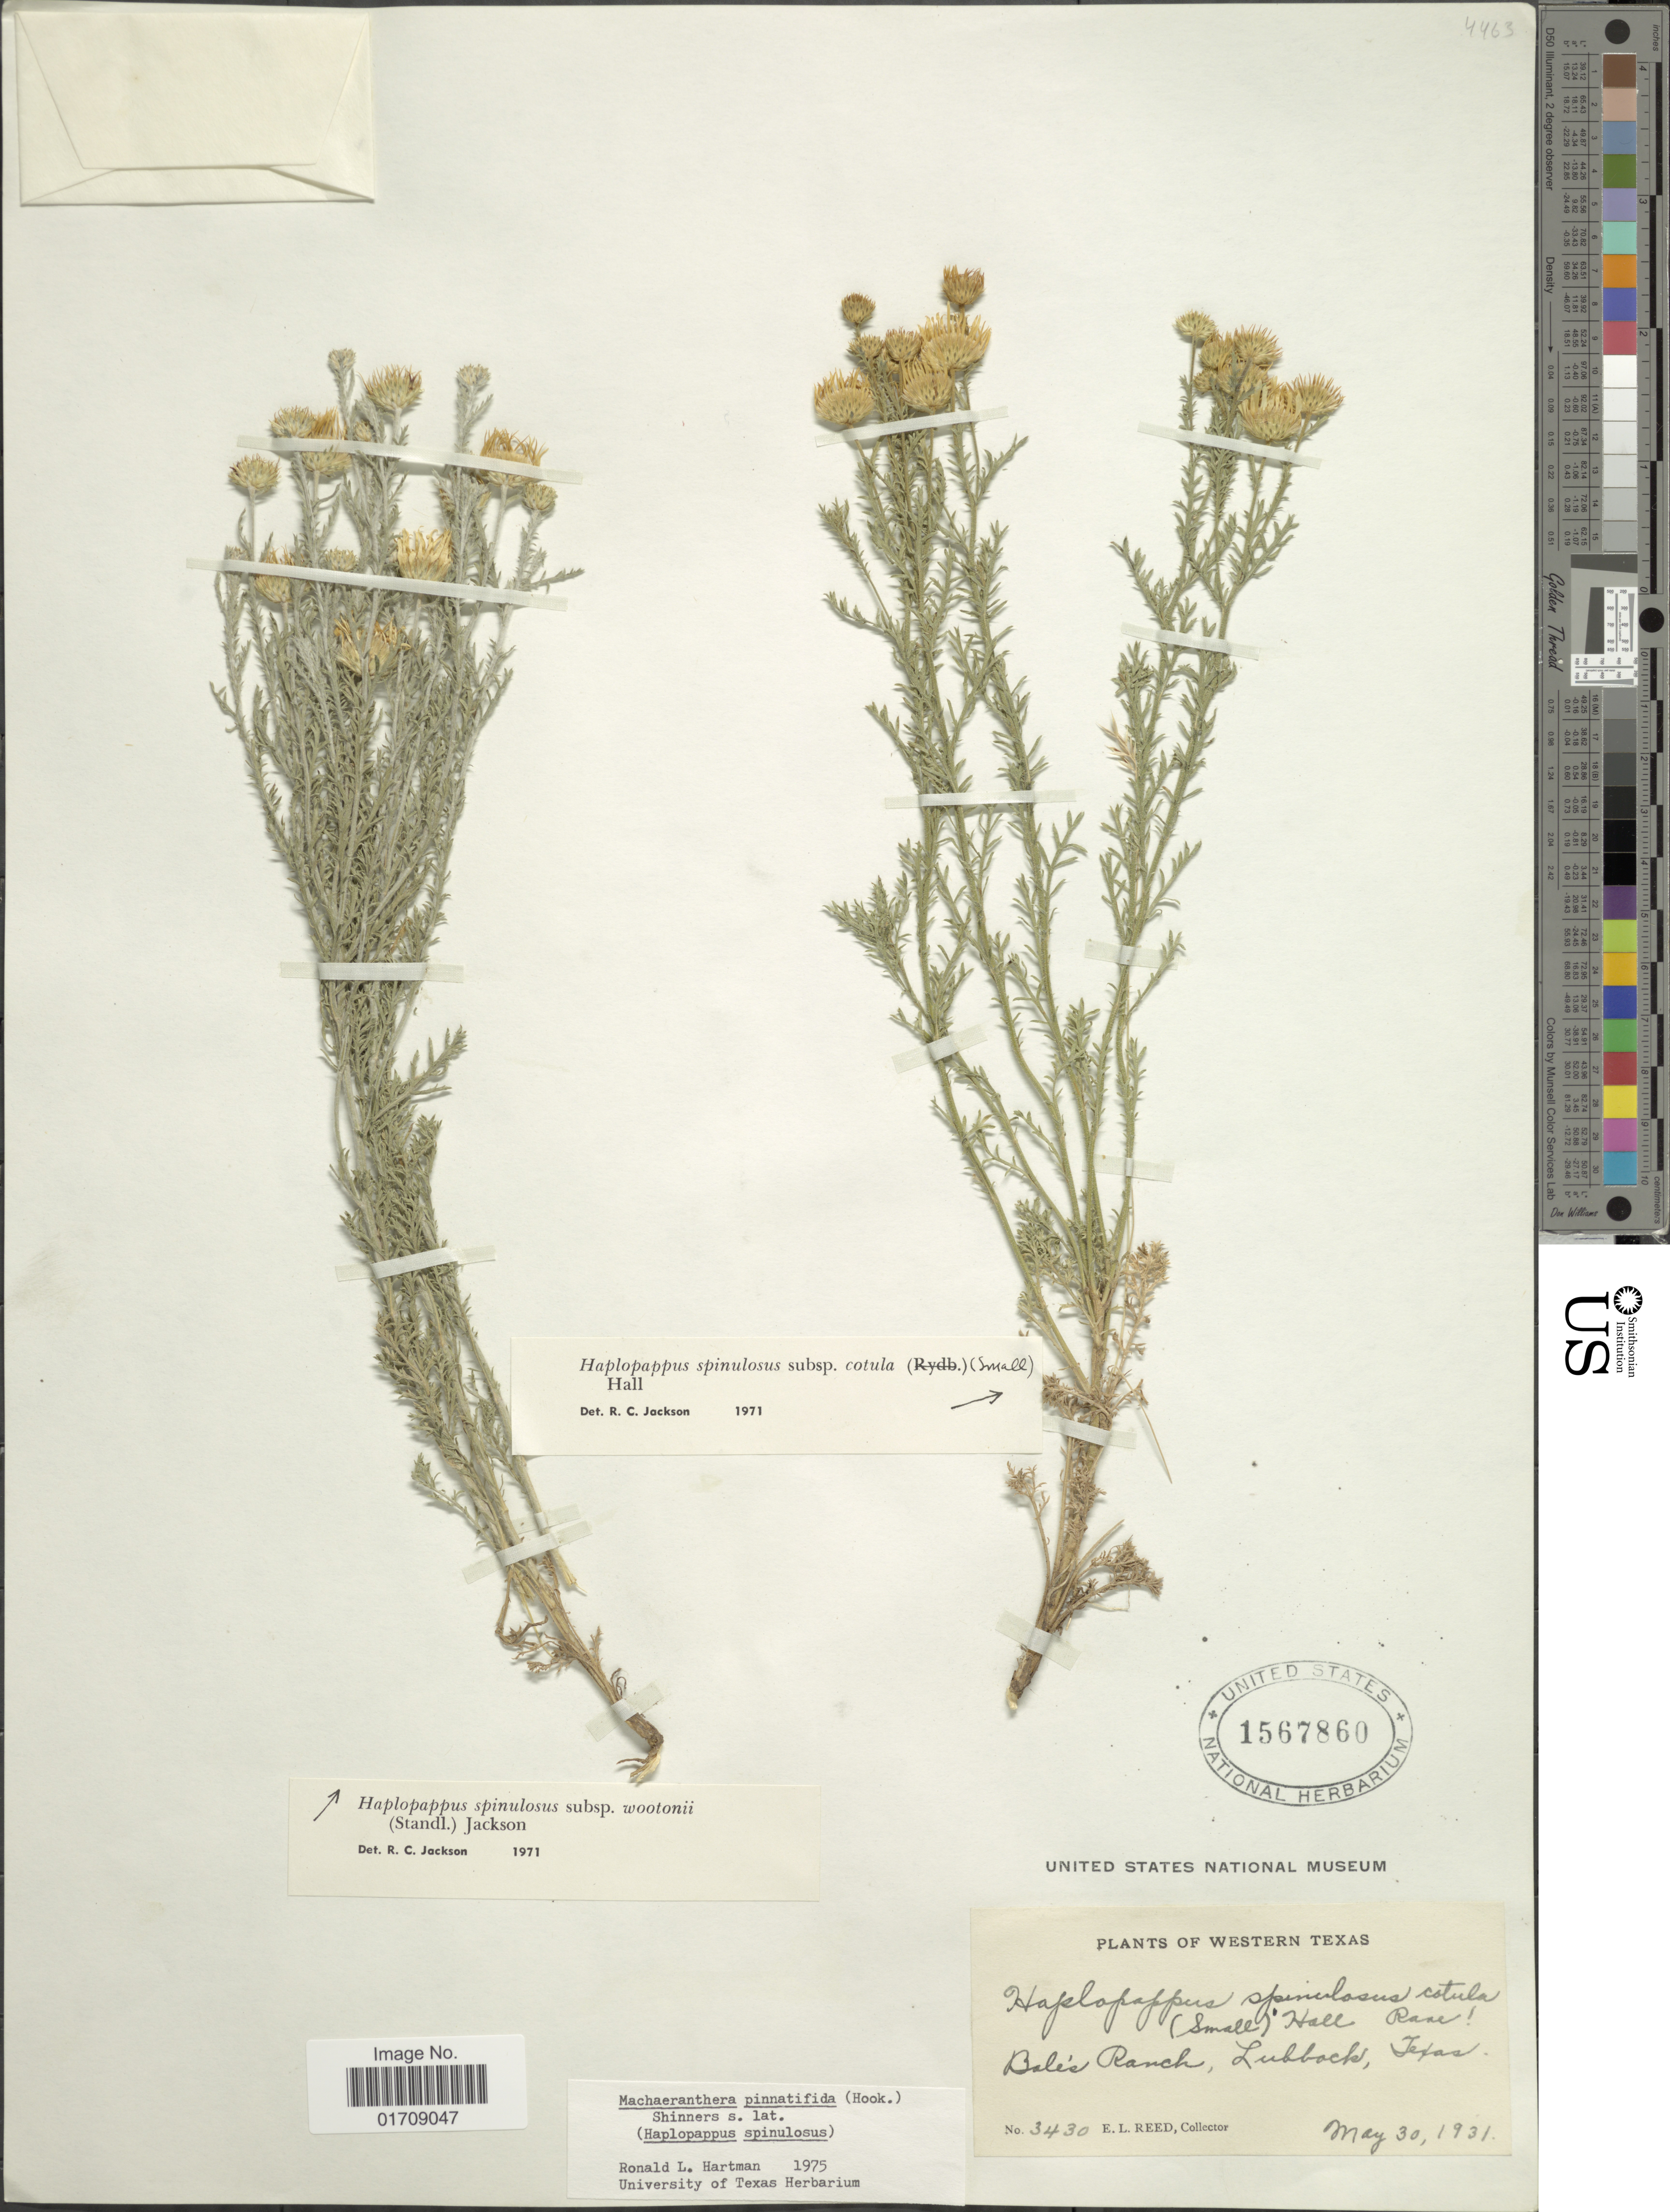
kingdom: Plantae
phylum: Tracheophyta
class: Magnoliopsida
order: Asterales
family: Asteraceae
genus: Machaeranthera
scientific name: Machaeranthera pinnatifida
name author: (Hook.) Shinners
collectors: E. Reed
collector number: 3430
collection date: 1931-05-30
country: United States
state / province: Texas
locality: Western Texas, Bale's Ranch, Lubbock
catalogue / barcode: US 1567860